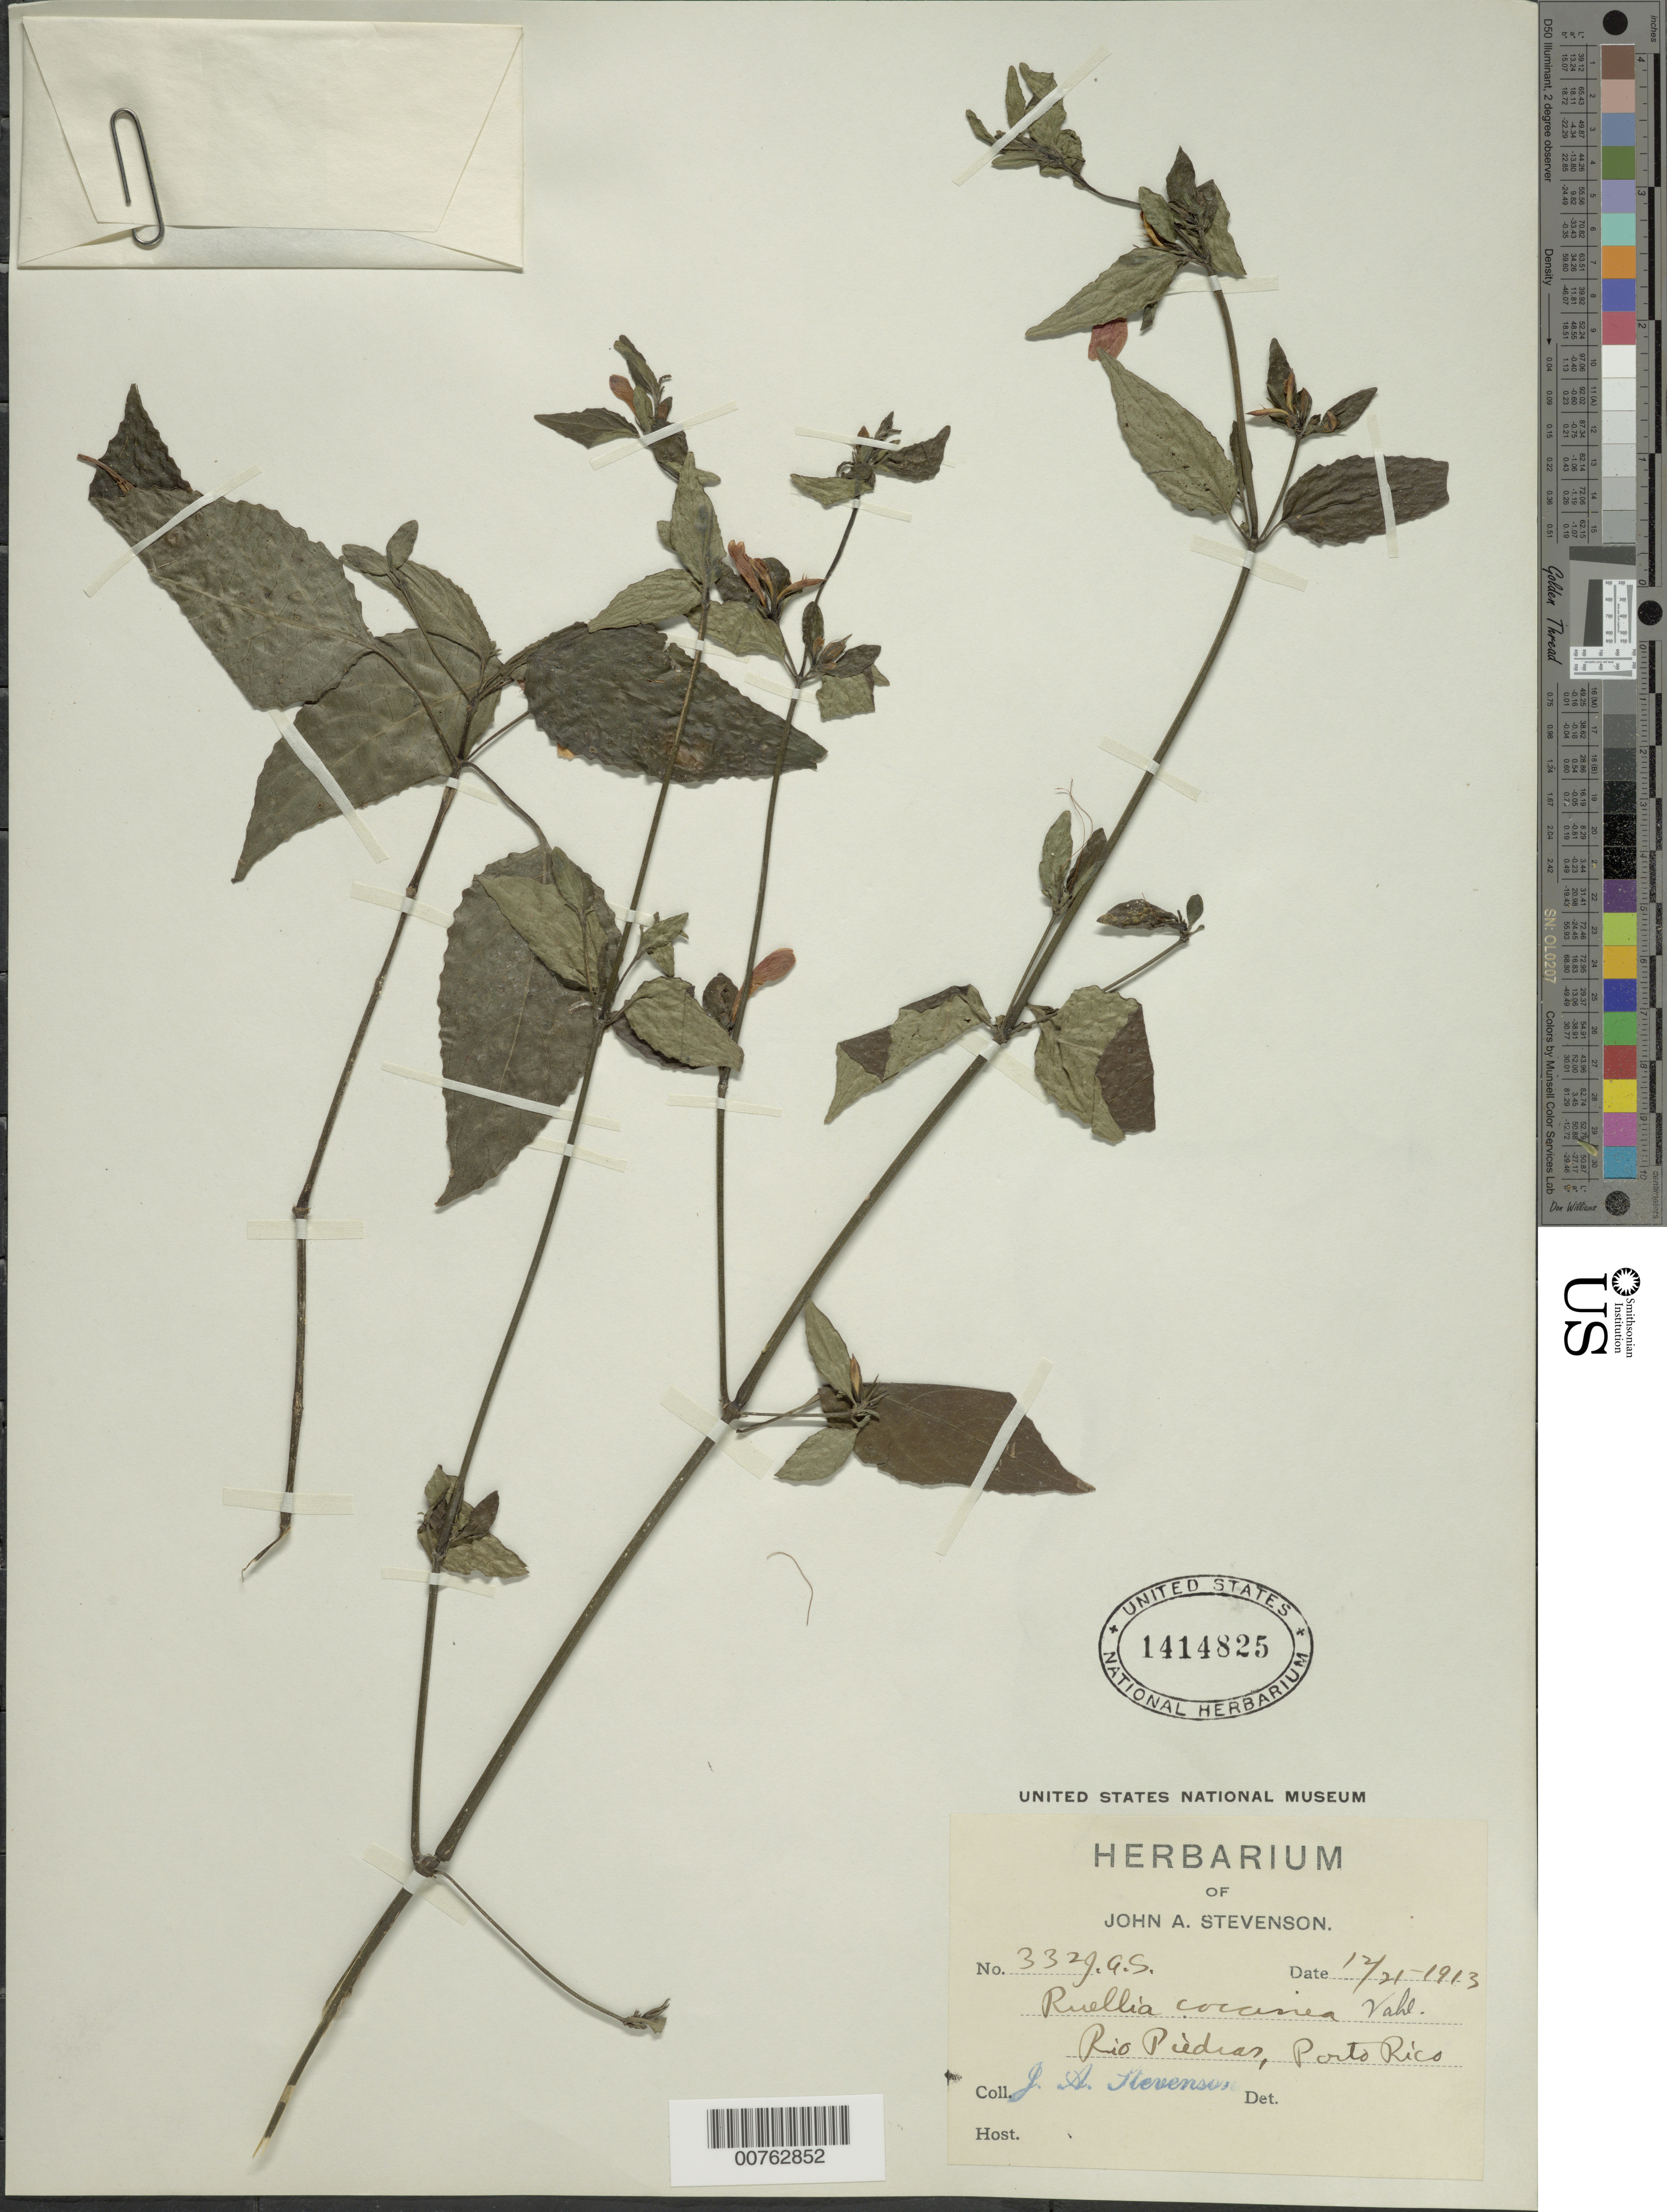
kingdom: Plantae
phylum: Tracheophyta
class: Magnoliopsida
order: Lamiales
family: Acanthaceae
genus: Ruellia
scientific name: Ruellia coccinea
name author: (L.) Vahl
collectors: J. Stevenson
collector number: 332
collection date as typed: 21 Dec 1913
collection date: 1913-12-21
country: Puerto Rico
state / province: San Juan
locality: Río Piedras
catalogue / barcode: US 1414825